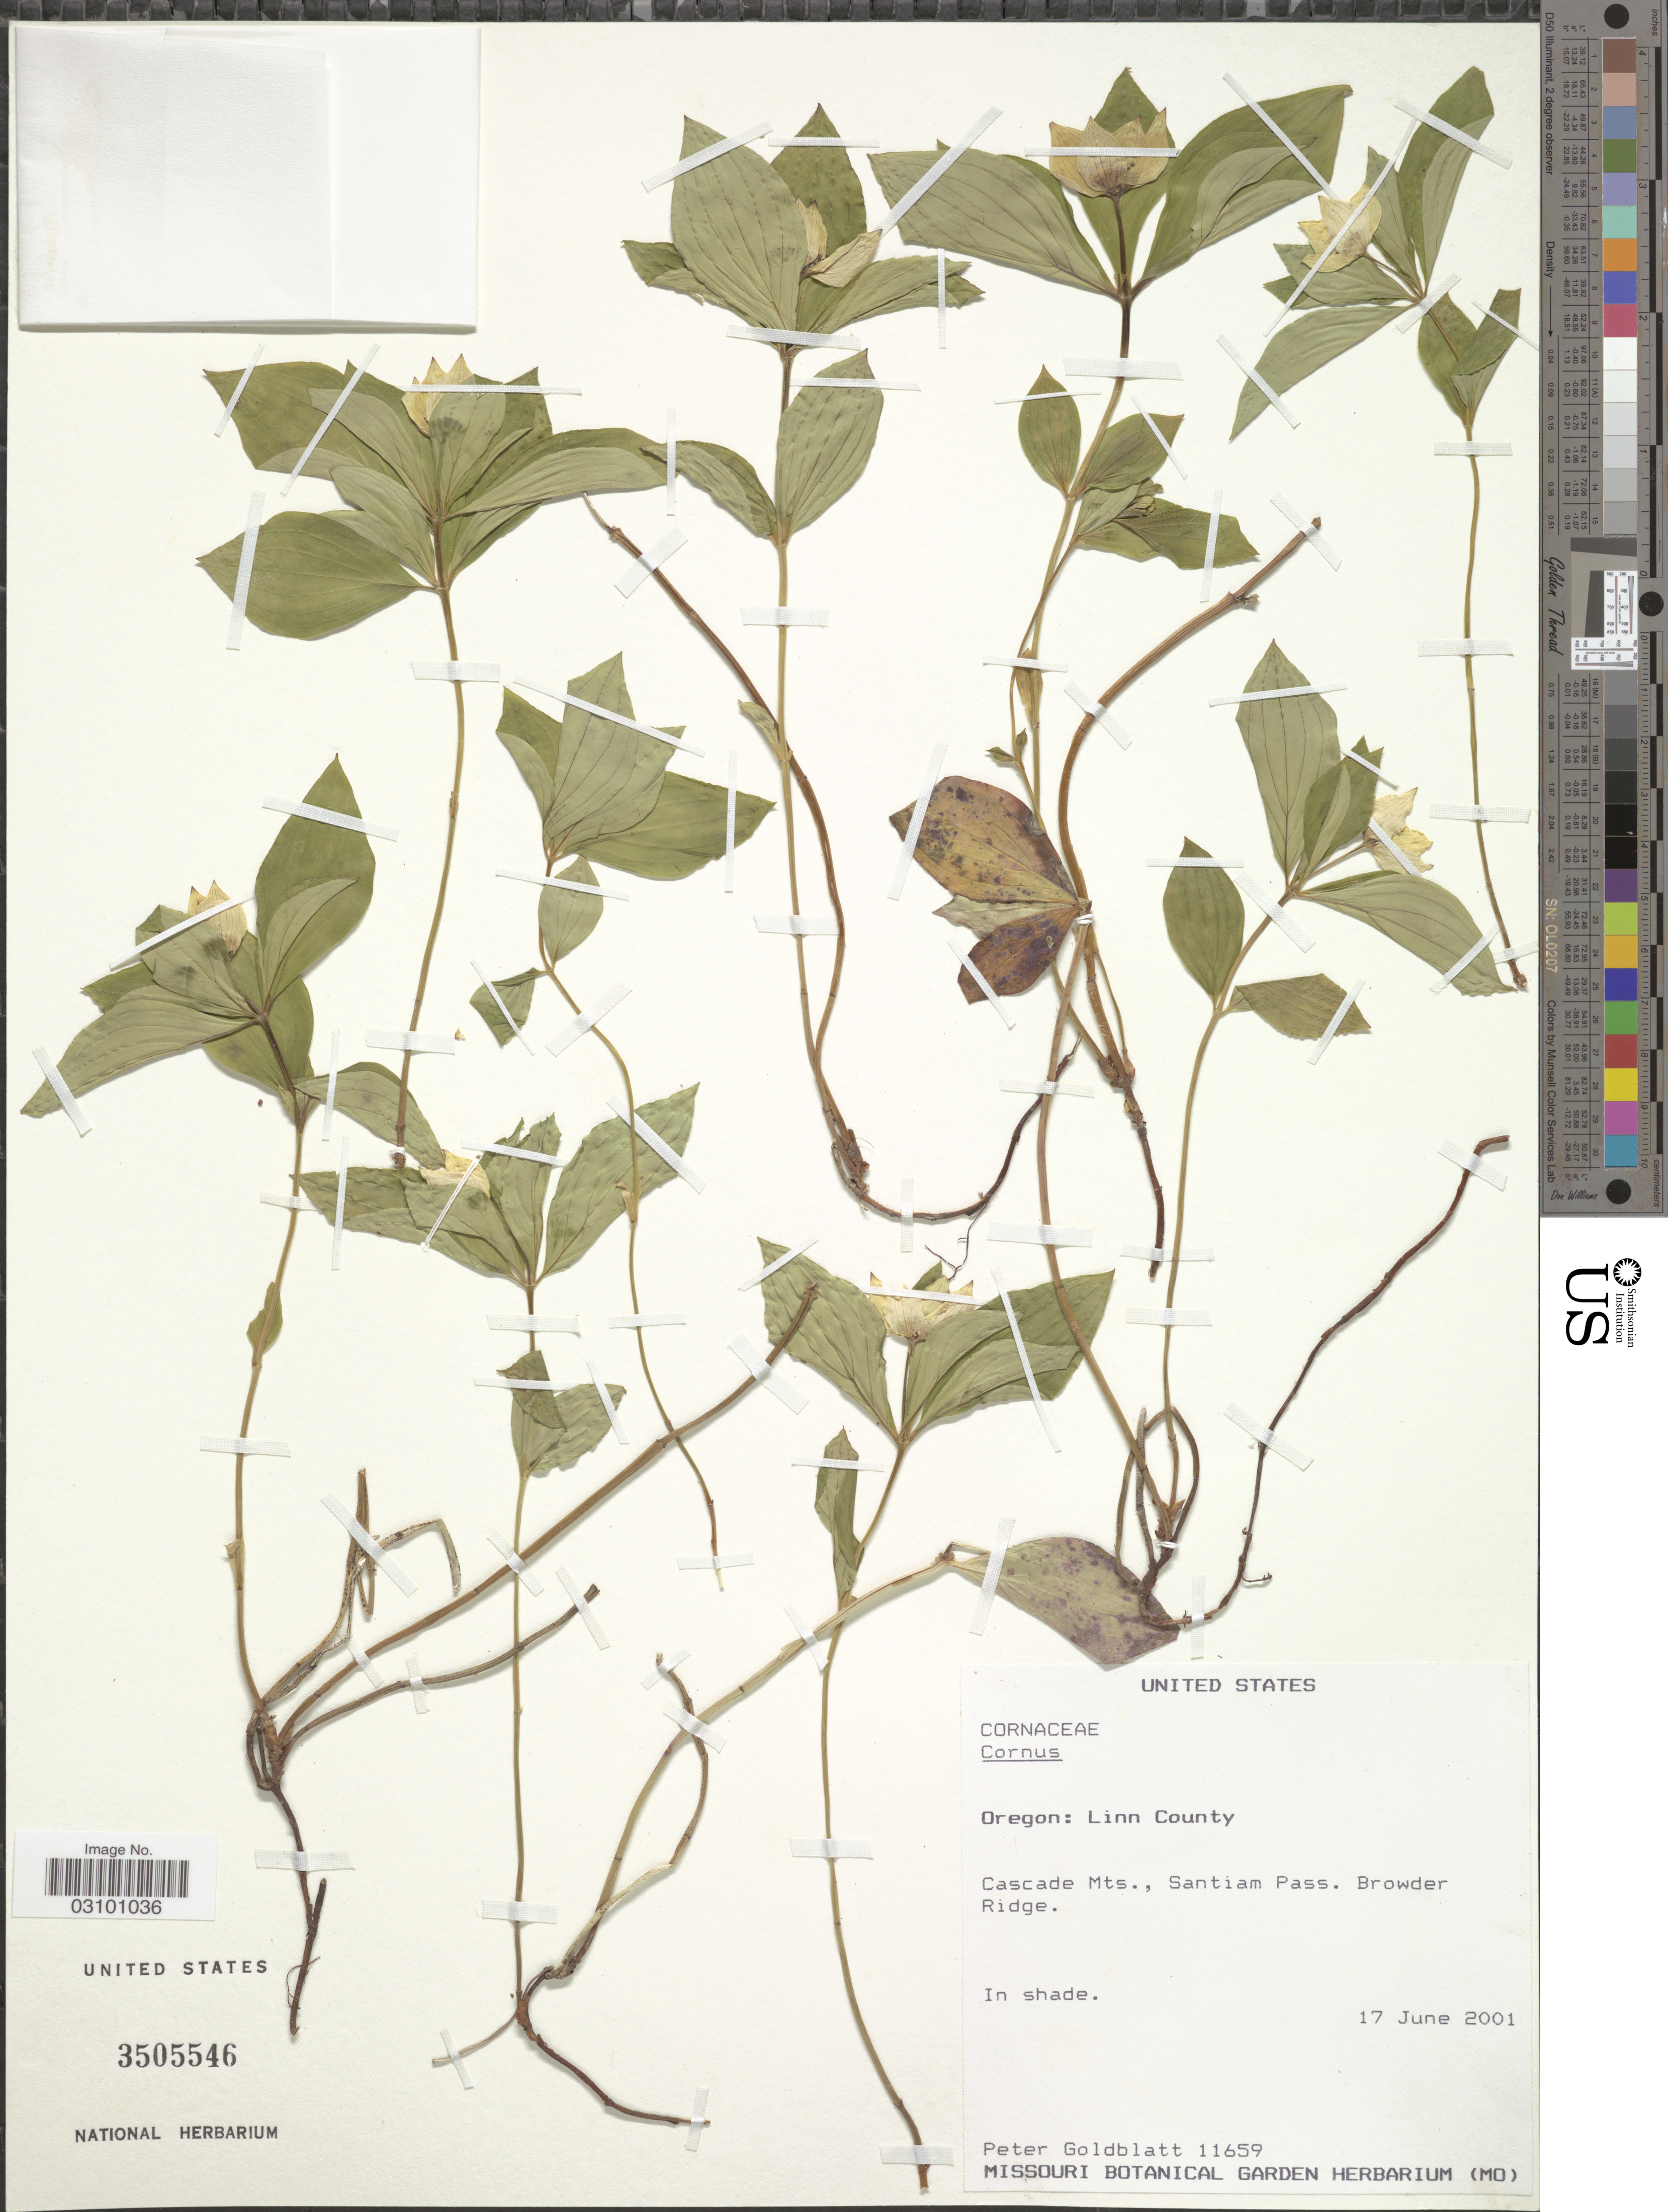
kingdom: Plantae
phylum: Tracheophyta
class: Magnoliopsida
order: Cornales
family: Cornaceae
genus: Cornus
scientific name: Cornus sp.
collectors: P. Goldblatt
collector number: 11659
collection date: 2001-06-17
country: United States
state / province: Oregon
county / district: Linn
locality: Linn County. Cascade Mts., Santiam Pass. Browder Ridge.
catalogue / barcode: US 3505546